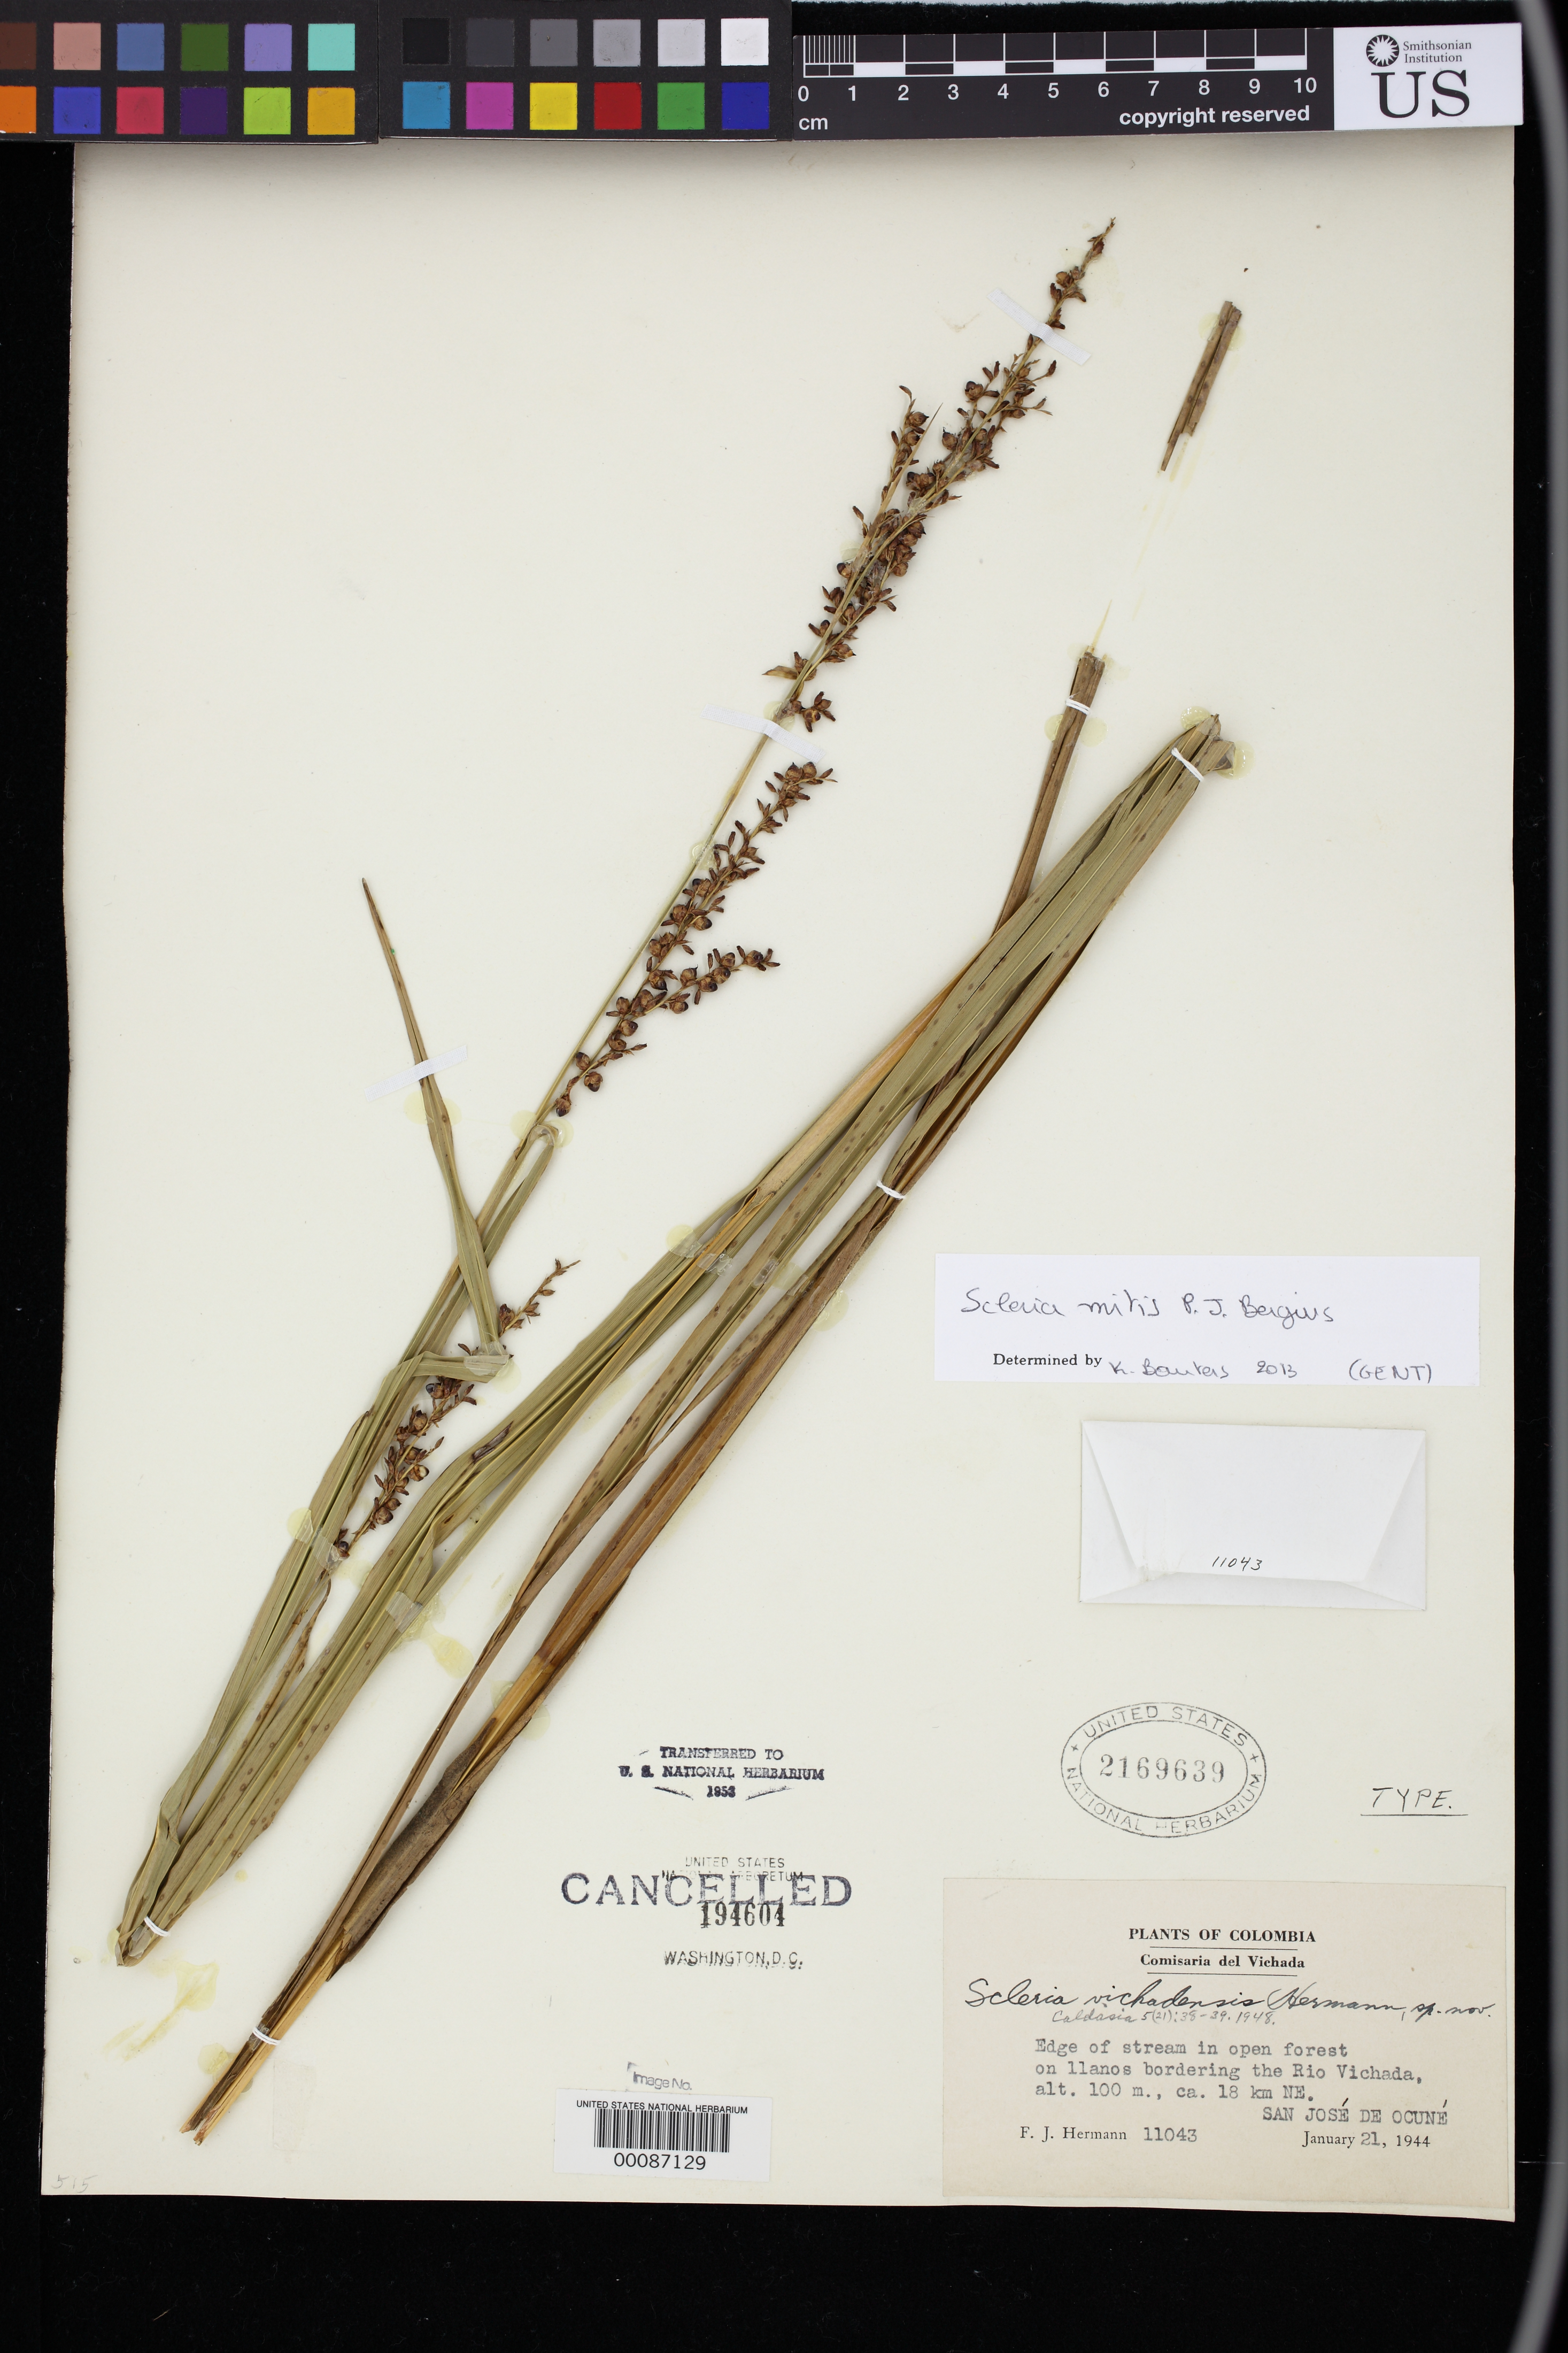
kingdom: Plantae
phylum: Tracheophyta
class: Liliopsida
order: Poales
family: Cyperaceae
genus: Scleria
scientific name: Scleria vichadensis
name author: F.J. Herm.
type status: Holotype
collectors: F. J. Hermann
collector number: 11043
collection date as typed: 21 Jan 1944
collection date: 1944-01-21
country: Colombia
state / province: Vichada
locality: Rio Vichada; ca. 18 km NE of San Jose de Ocune.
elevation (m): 100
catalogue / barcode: US 2169639